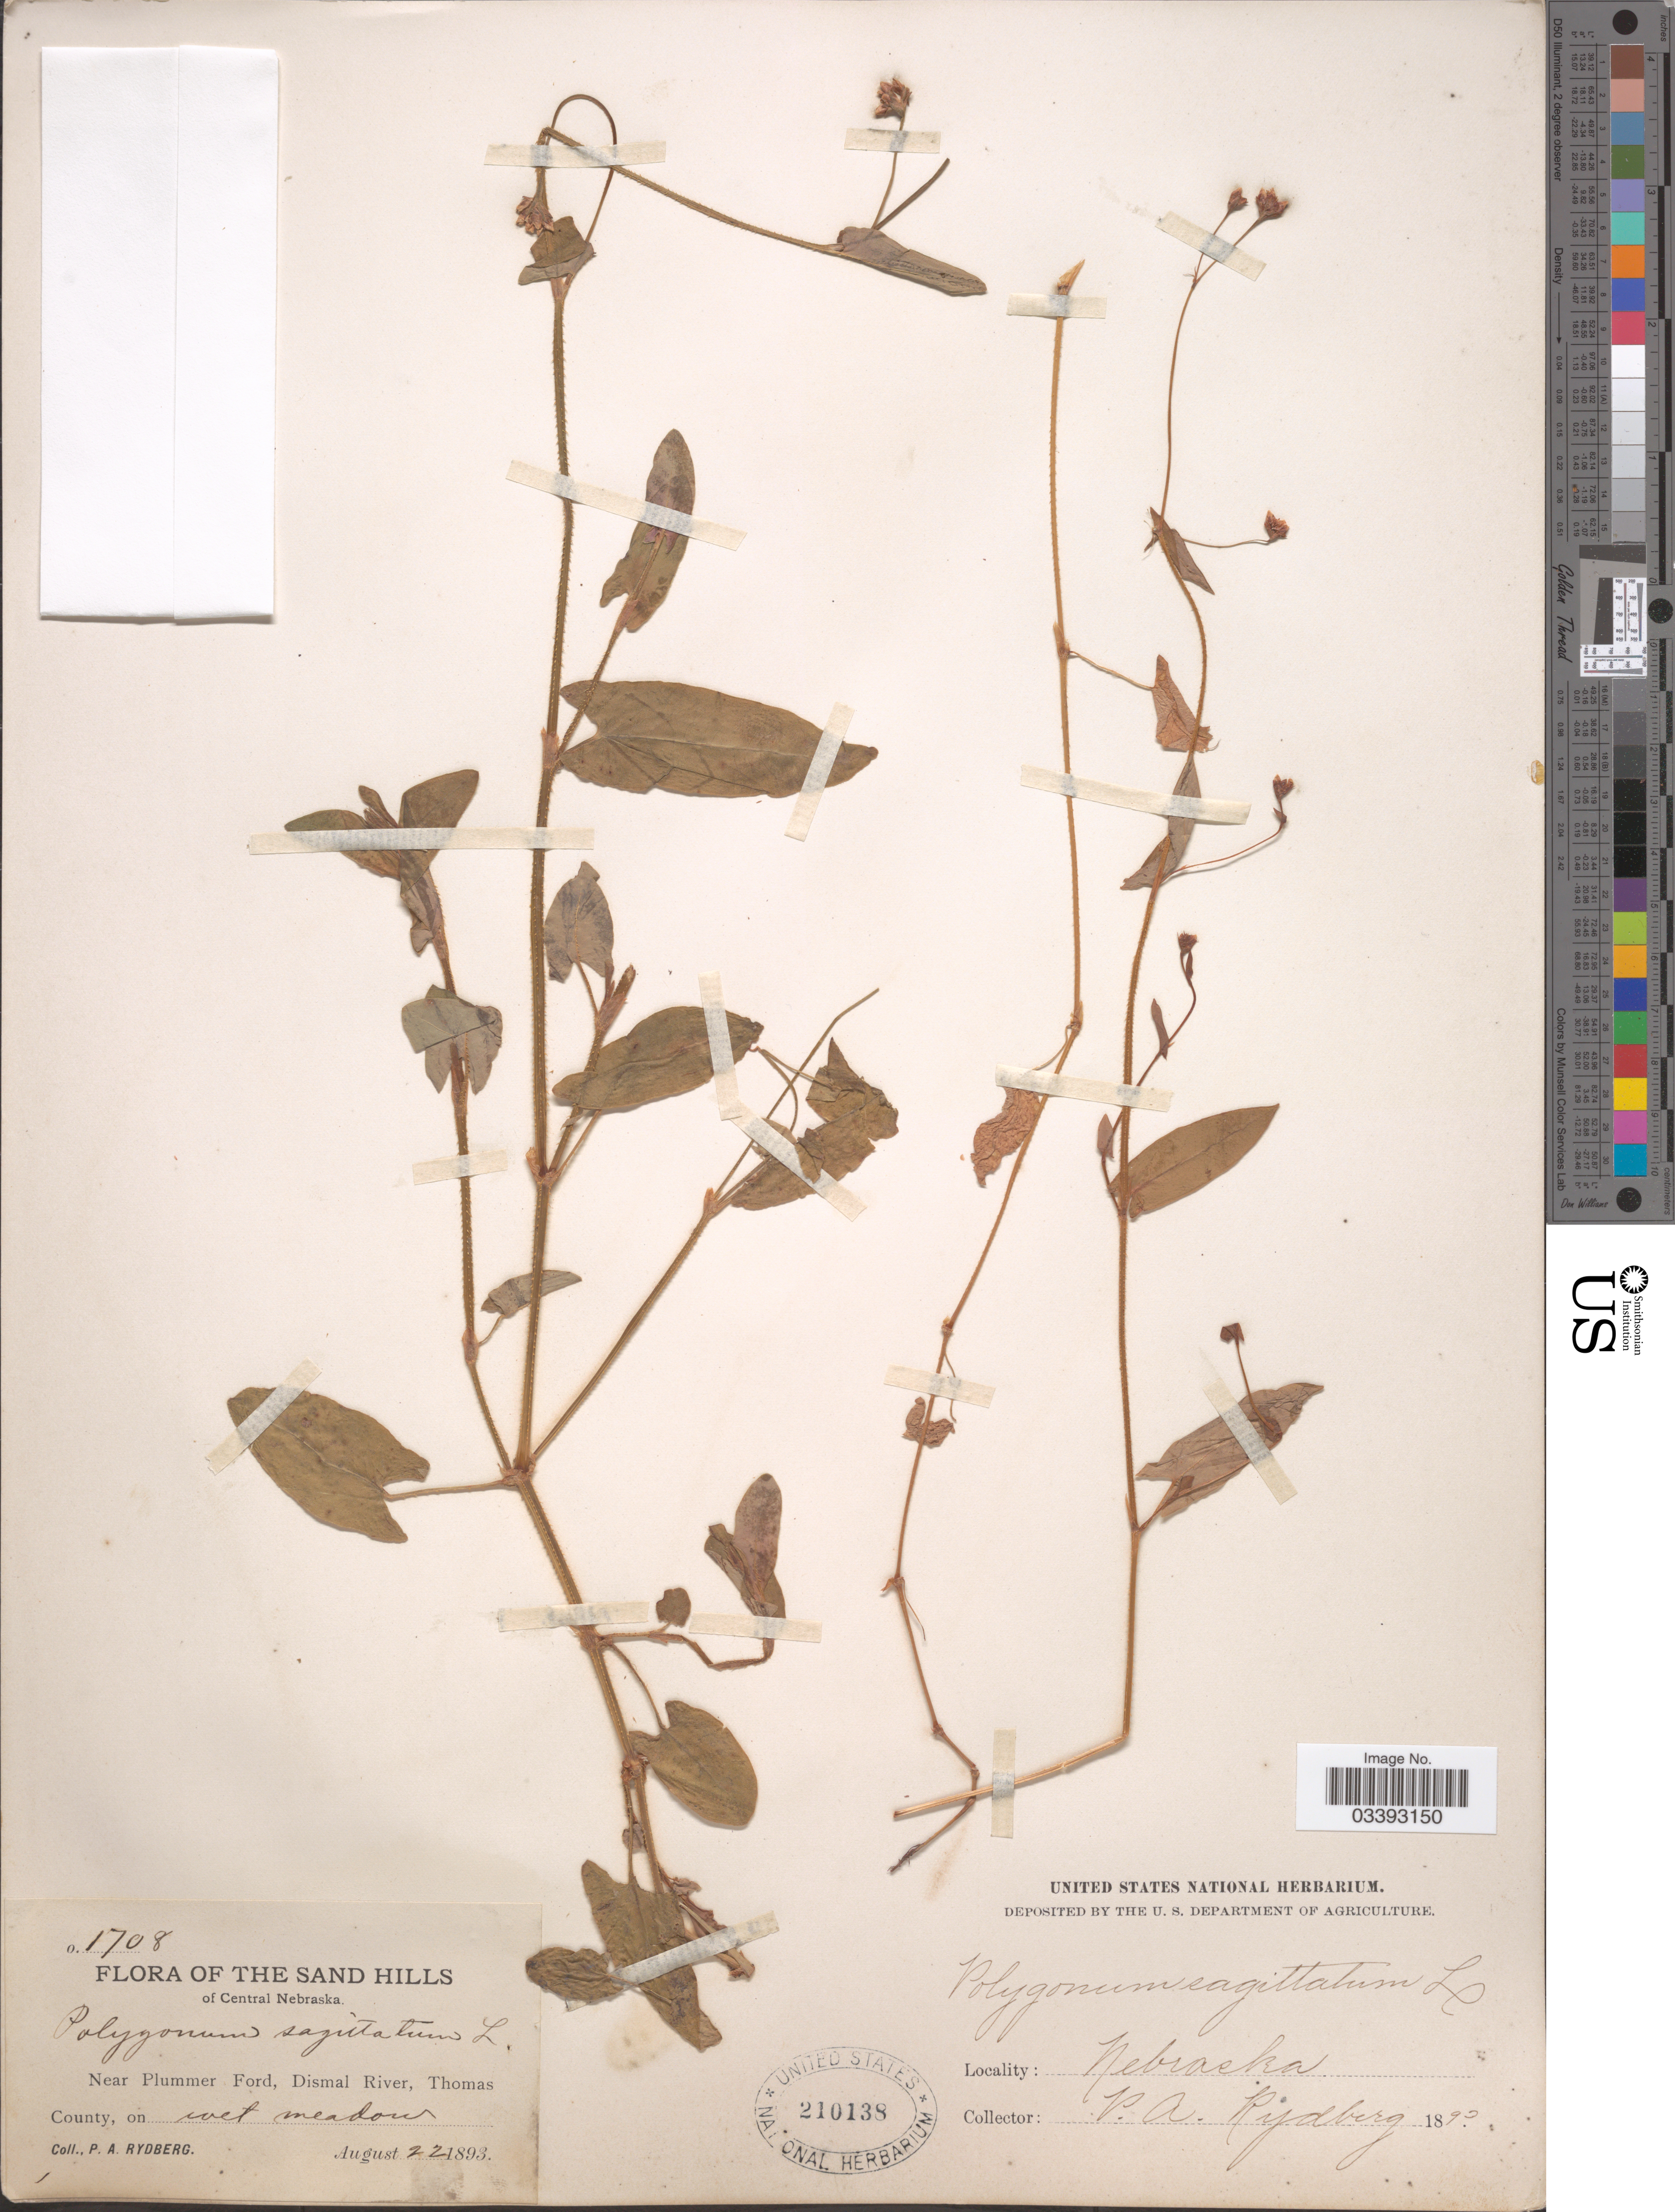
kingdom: Plantae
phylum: Tracheophyta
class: Magnoliopsida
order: Caryophyllales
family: Polygonaceae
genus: Persicaria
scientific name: Persicaria sagittata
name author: (L.) H. Gross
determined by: Atha, D. E.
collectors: P. A. Rydberg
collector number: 1708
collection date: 1893-08-22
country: United States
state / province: Nebraska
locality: The Sand Hills of Central Nebraska. Near Plummer Ford, Dismal River, Thomas County.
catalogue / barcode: US 210138